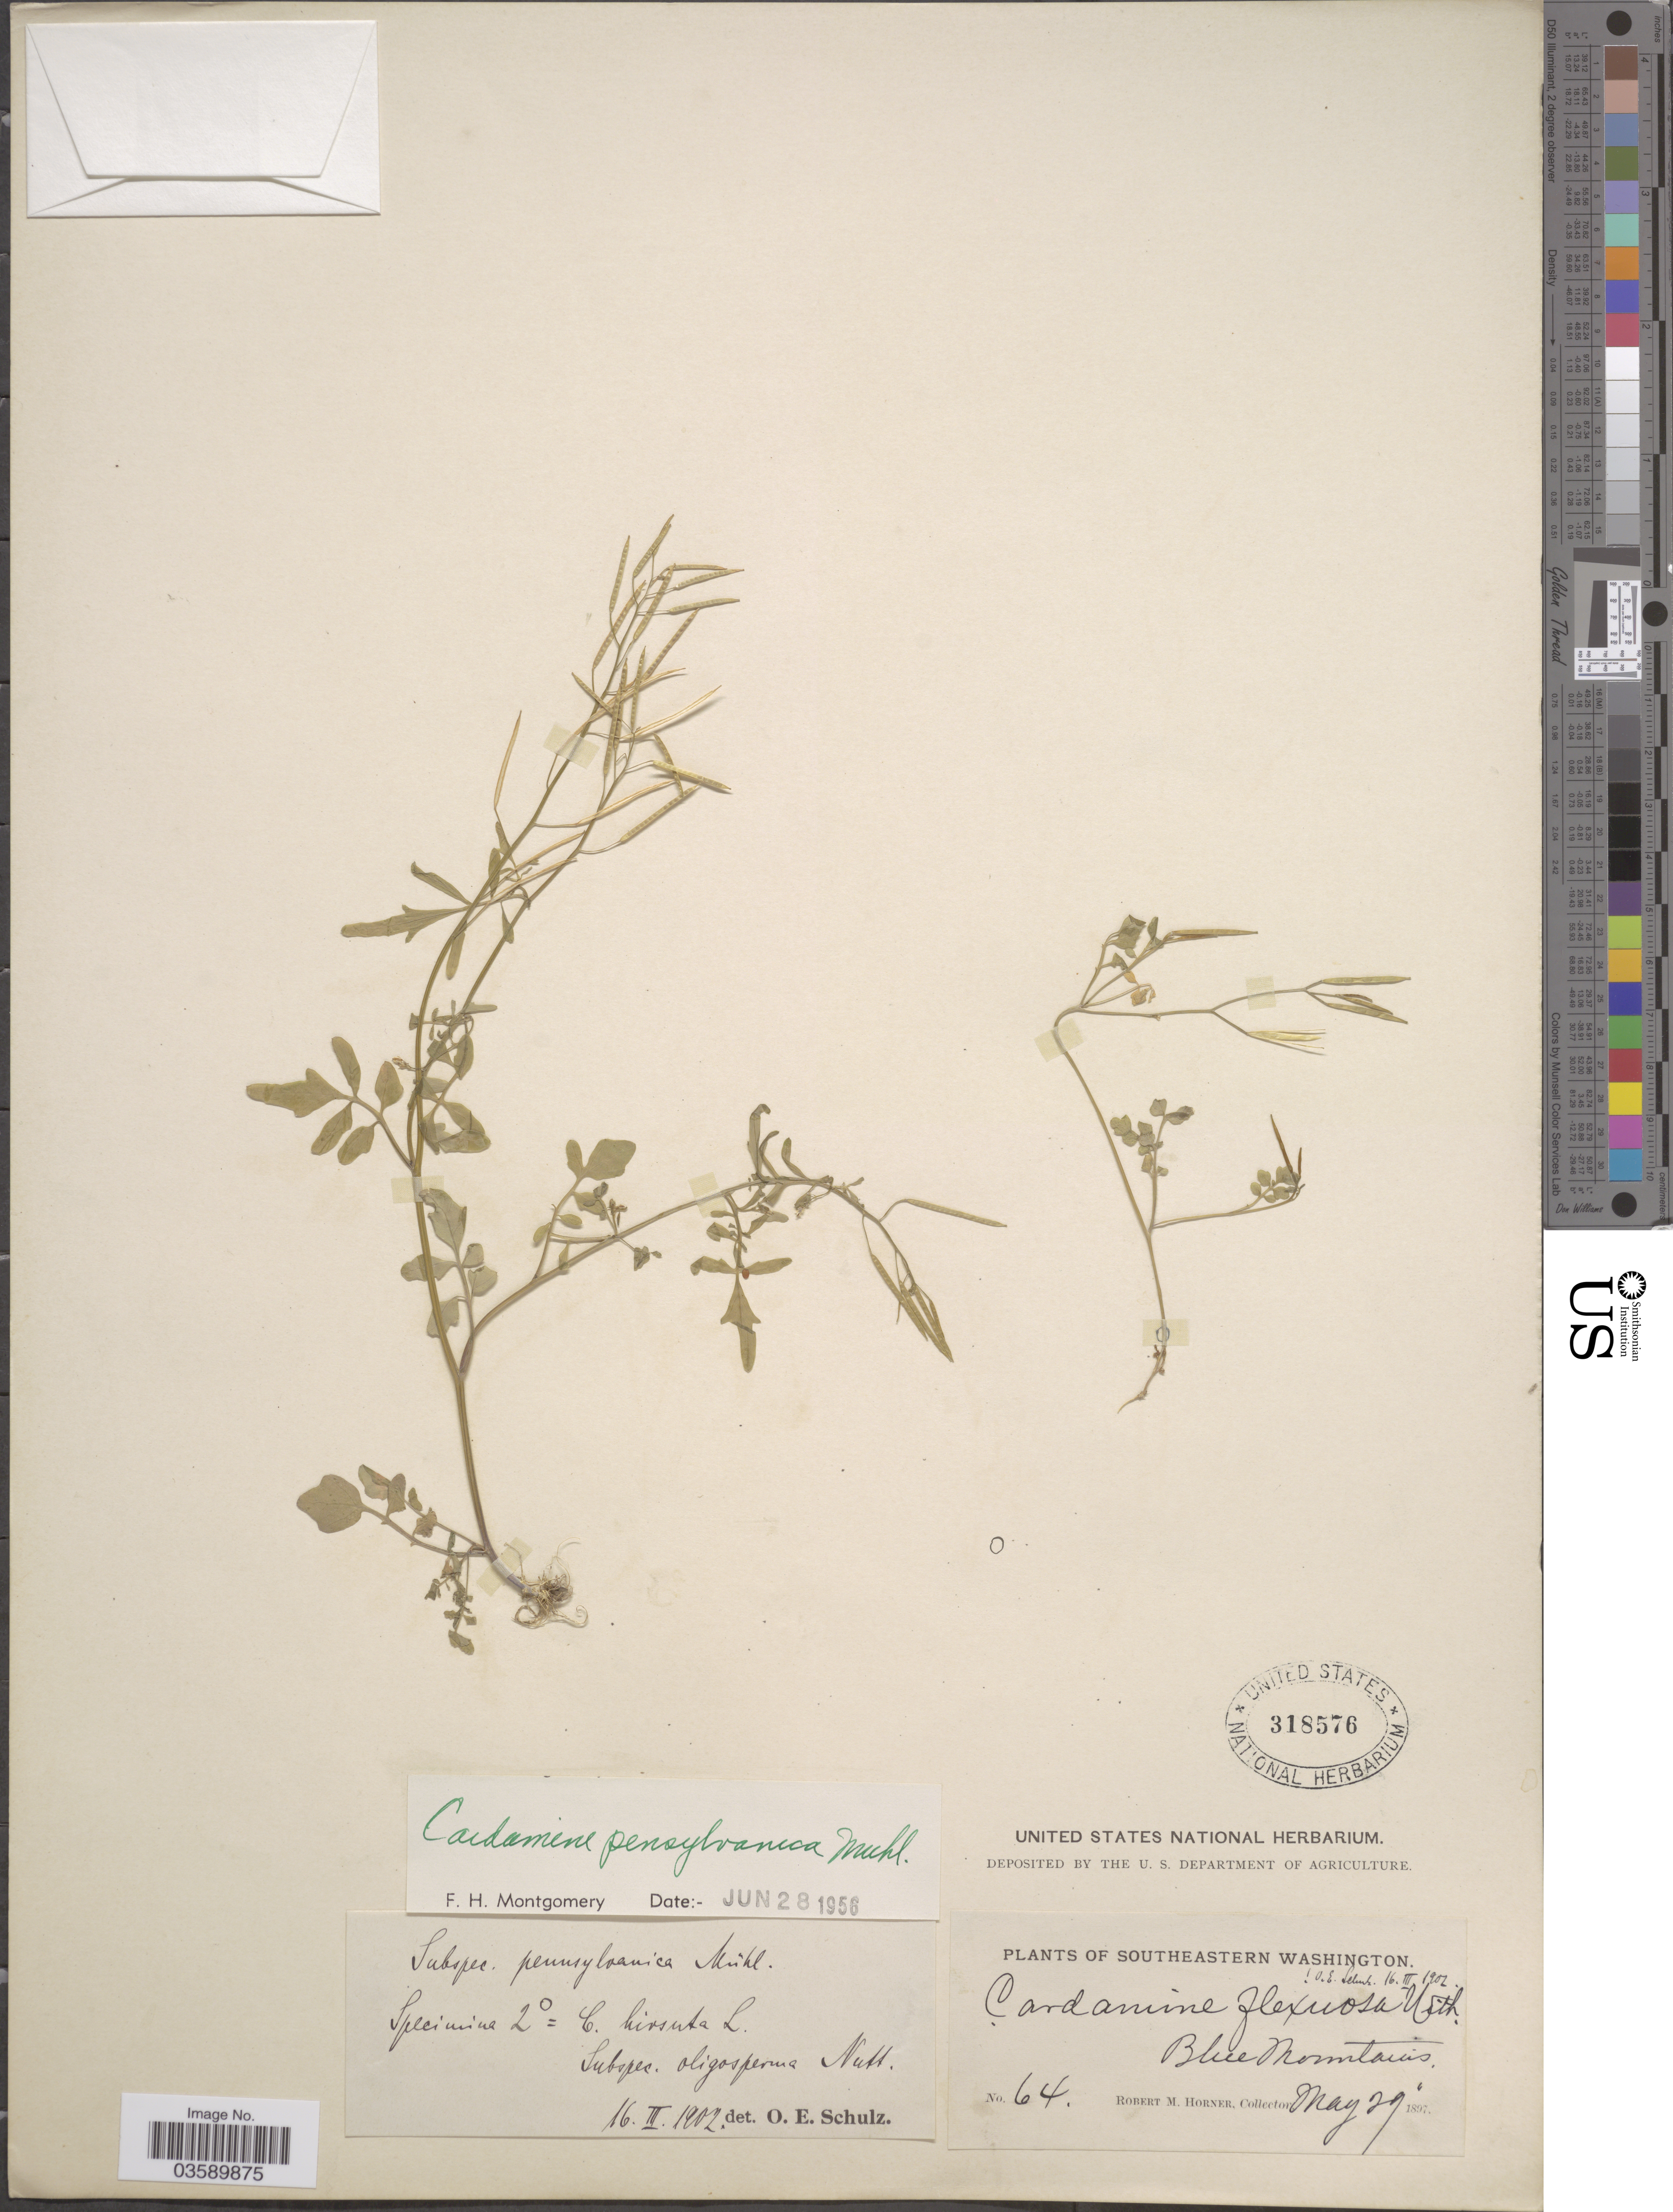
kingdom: Plantae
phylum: Tracheophyta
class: Magnoliopsida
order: Brassicales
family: Brassicaceae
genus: Cardamine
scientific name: Cardamine pensylvanica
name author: Muhl. ex Willd.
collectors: R. Horner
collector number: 64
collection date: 1897-05-29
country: United States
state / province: Washington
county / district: Clallam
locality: Southeastern Washington. Blue Mountains.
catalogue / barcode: US 318576